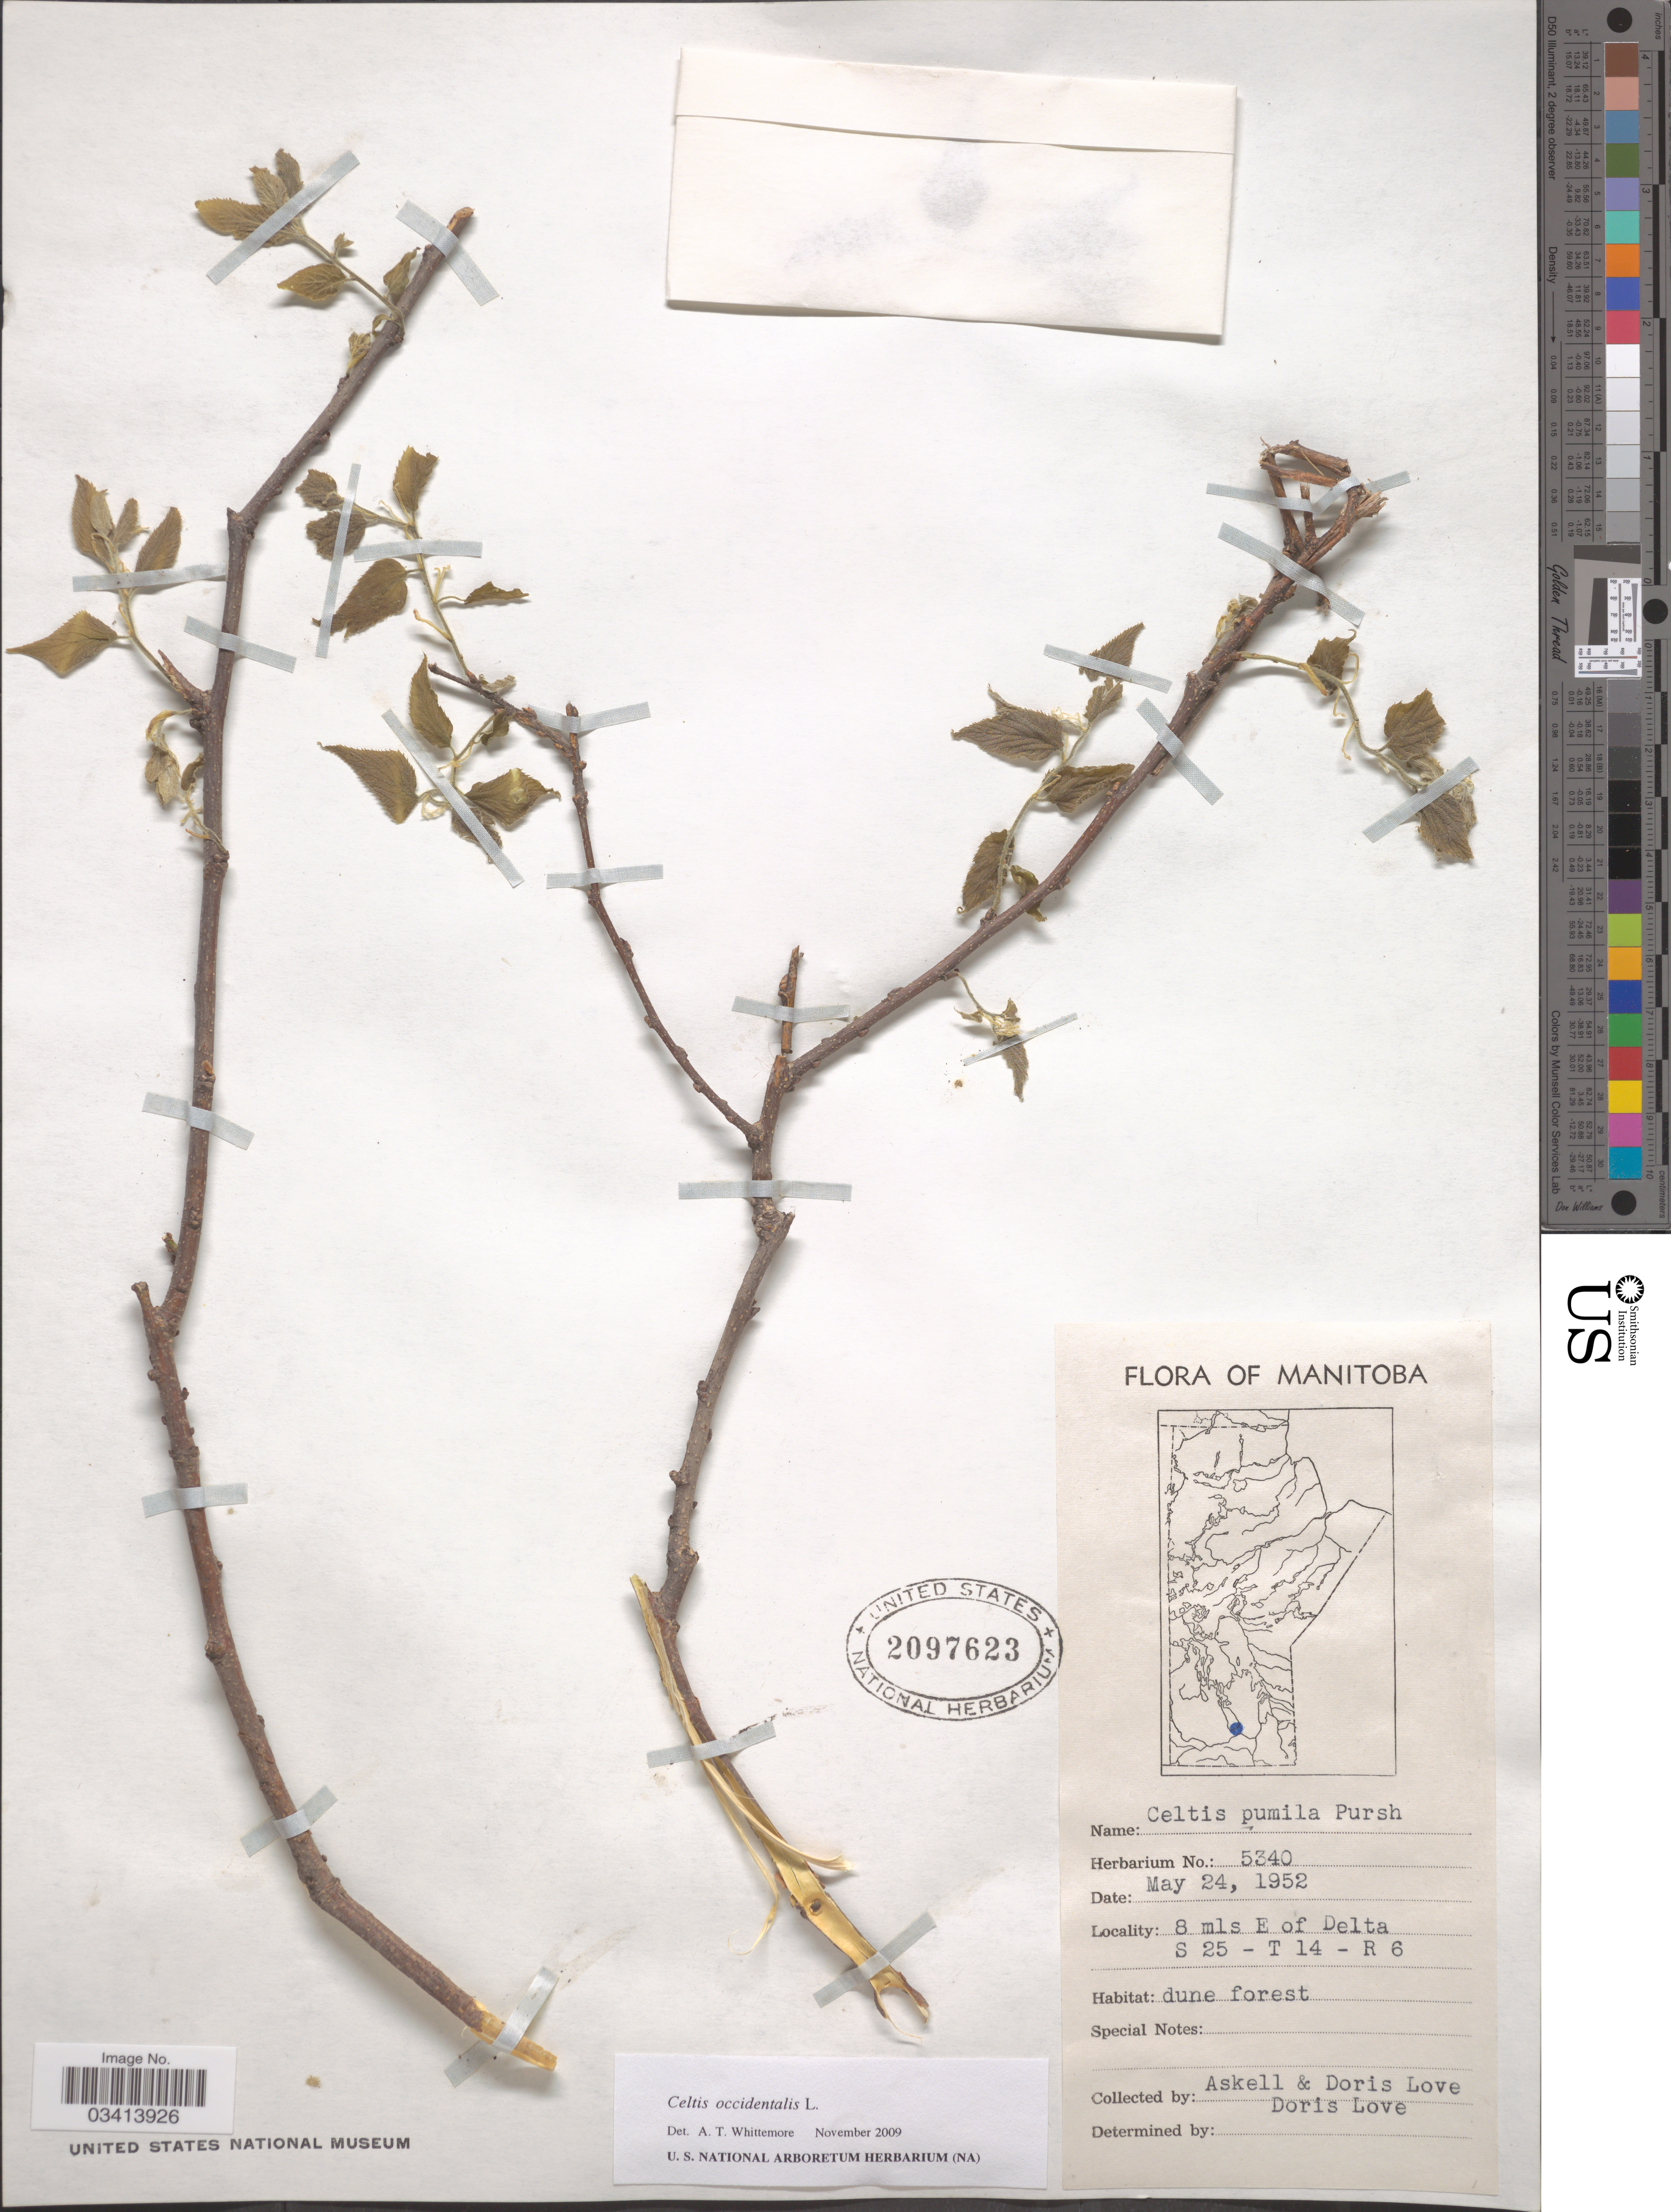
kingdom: Plantae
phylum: Tracheophyta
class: Magnoliopsida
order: Rosales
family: Cannabaceae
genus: Celtis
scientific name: Celtis occidentalis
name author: L.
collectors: Á. Löve & D. Löve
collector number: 5340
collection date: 1952-05-24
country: Canada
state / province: Manitoba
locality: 8 mls E of Delta S 25 - T 14 - R 6.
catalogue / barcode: US 2097623